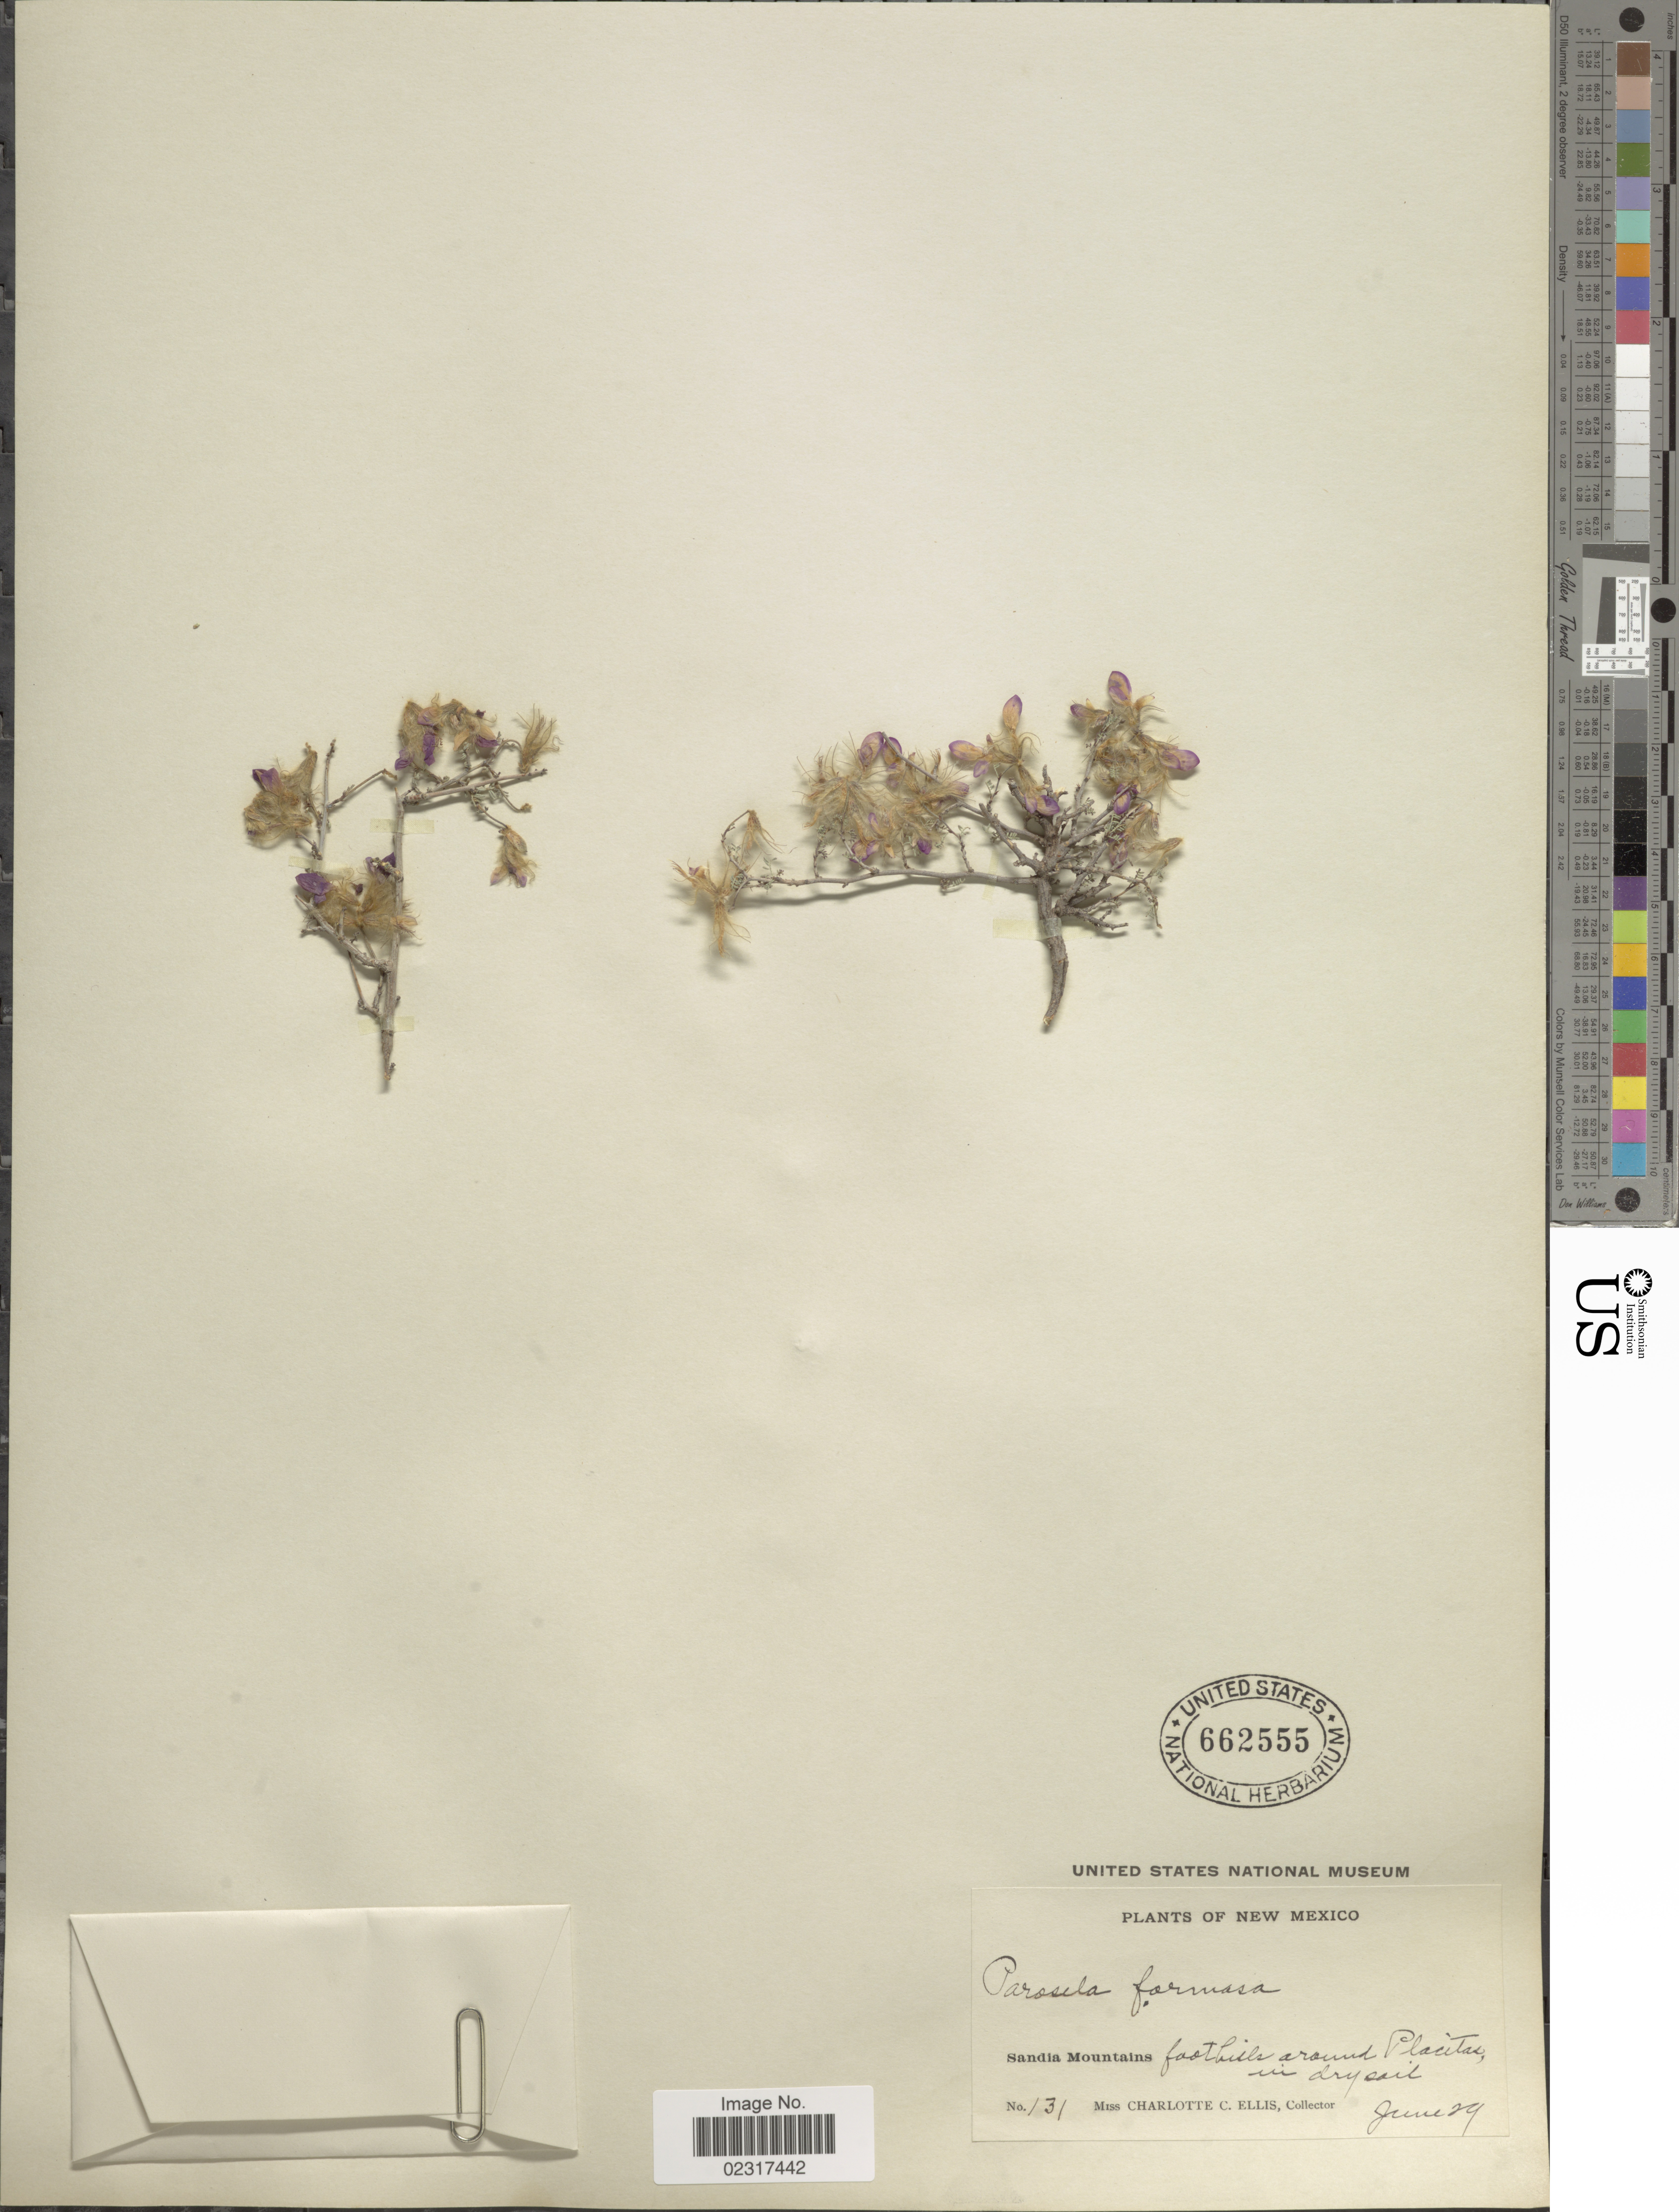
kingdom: Plantae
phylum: Tracheophyta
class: Magnoliopsida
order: Fabales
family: Fabaceae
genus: Dalea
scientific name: Dalea formosa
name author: Torr.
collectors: C. C. Ellis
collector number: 131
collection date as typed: Transcribed d/m/y: /6/29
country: United States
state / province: New Mexico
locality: Foothills around Placitas in dry soil, Sandia Mountains.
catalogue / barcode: US 662555